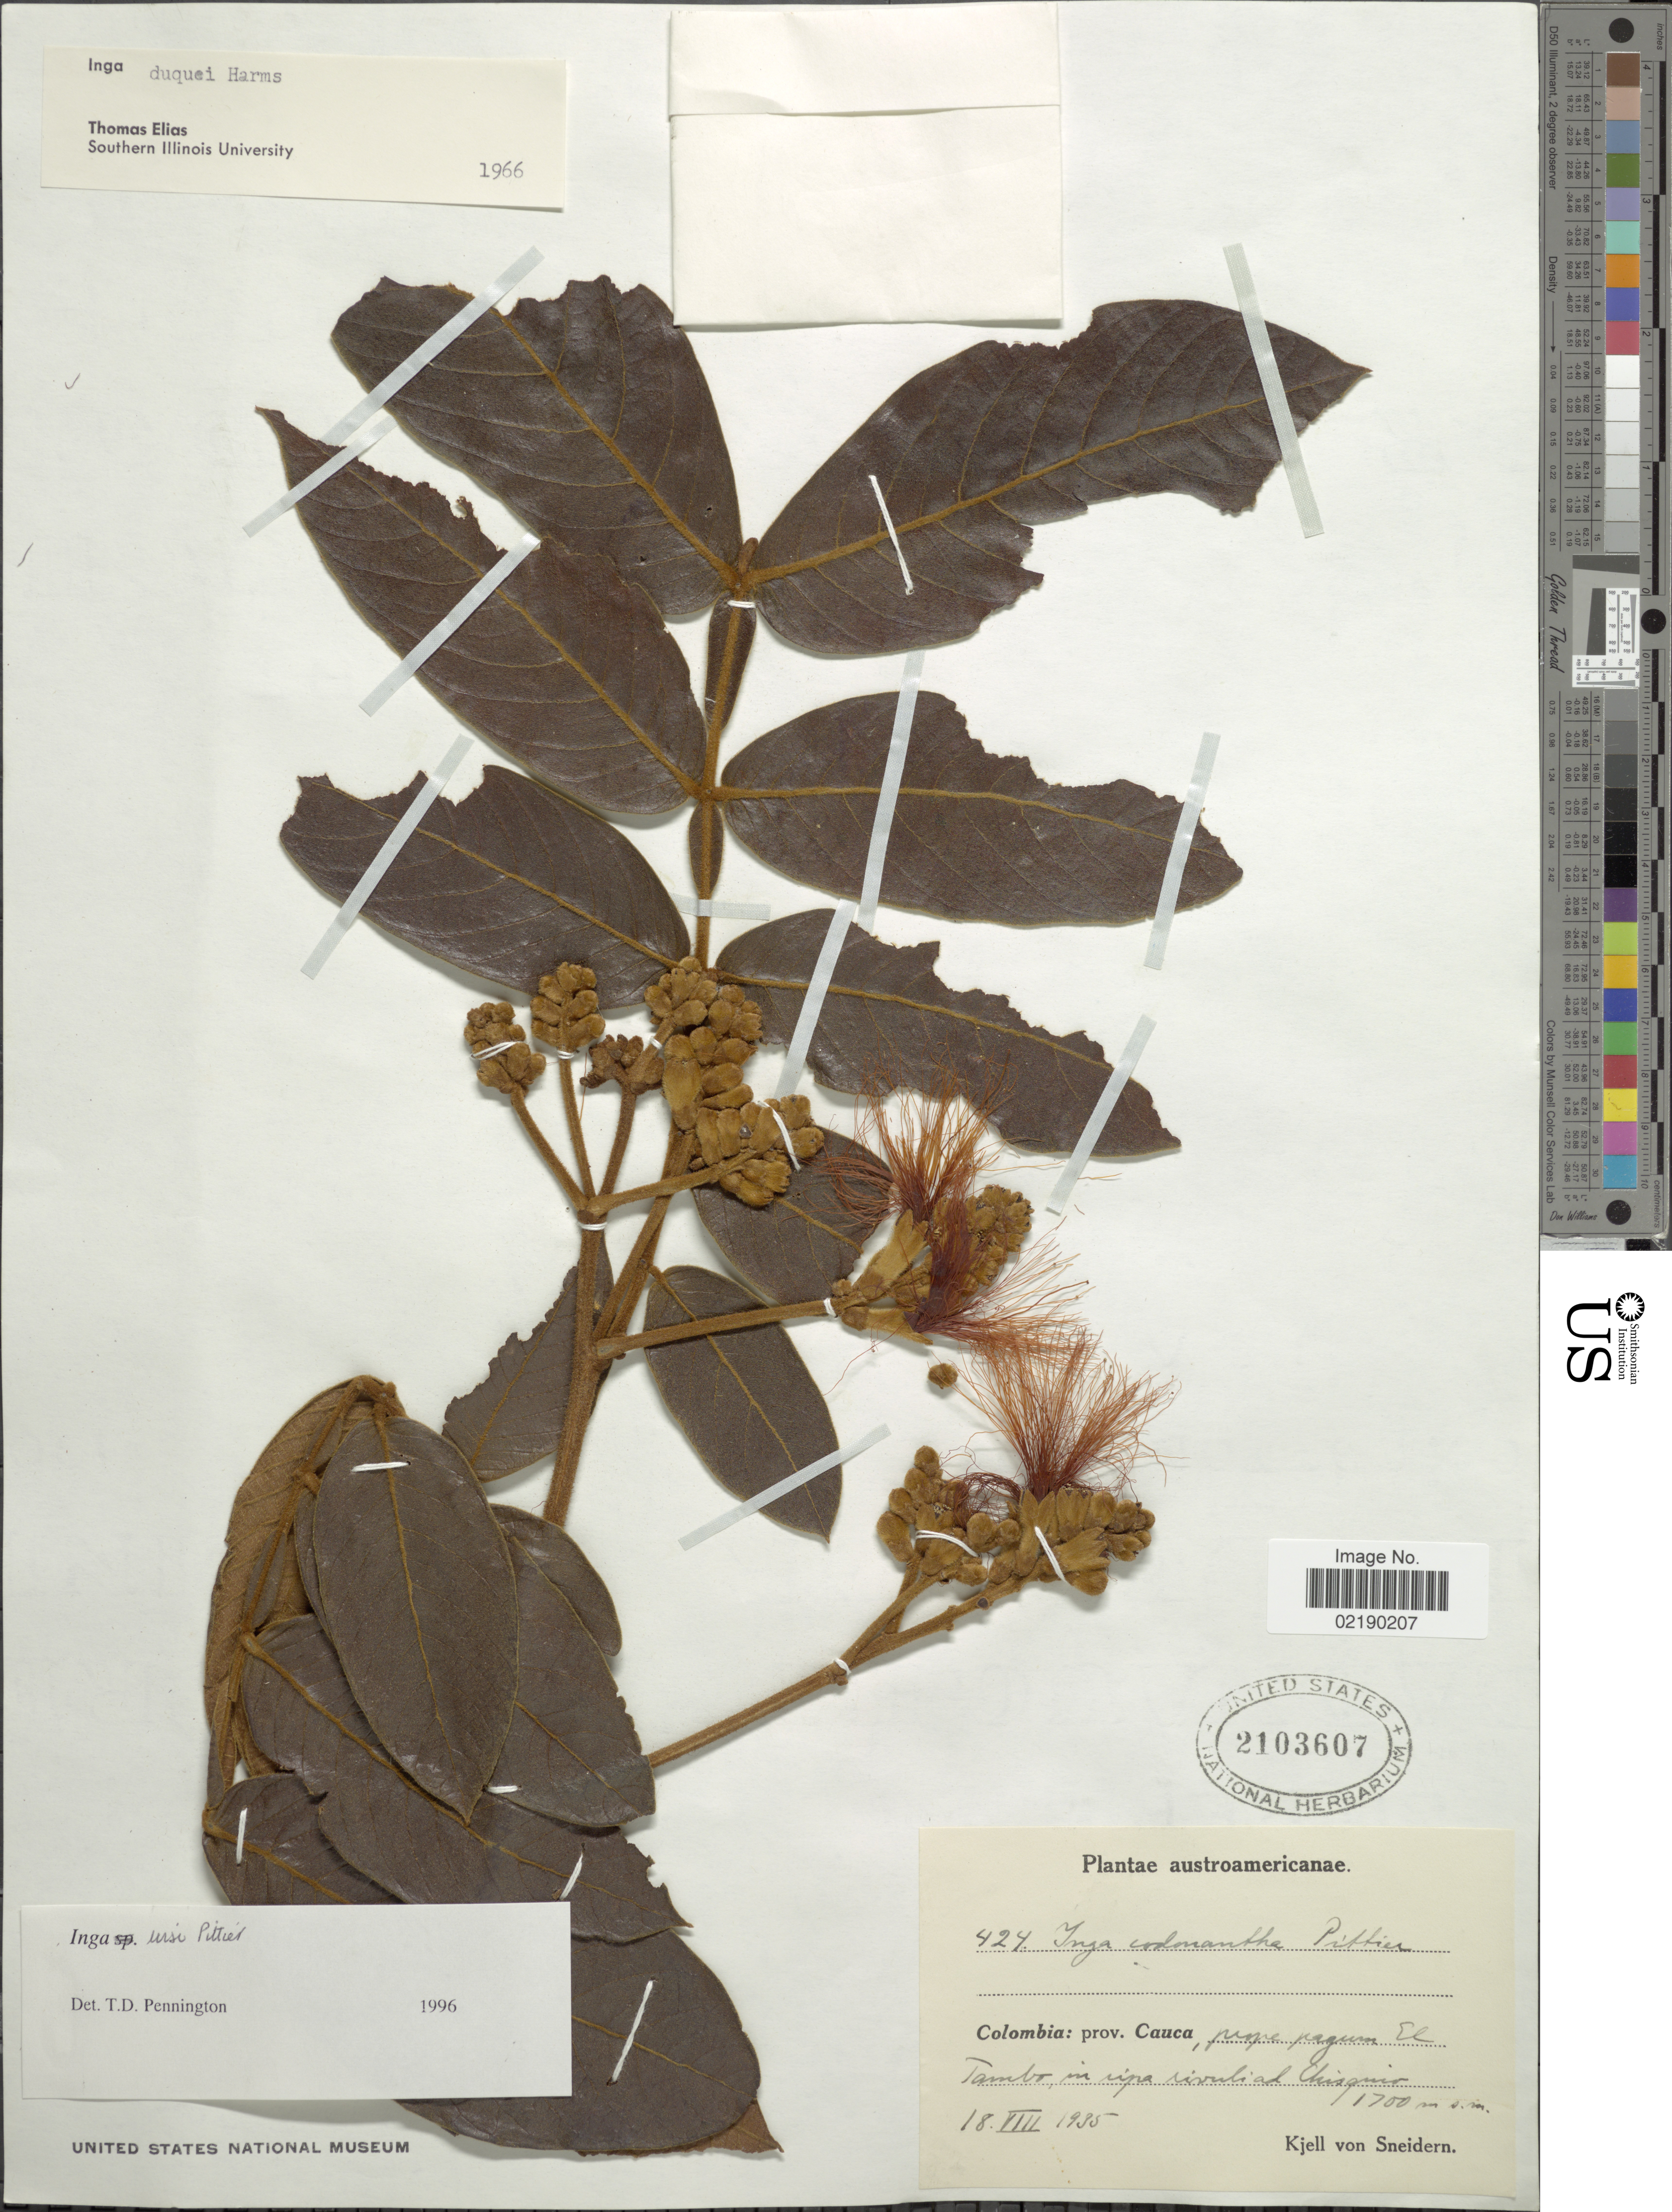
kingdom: Plantae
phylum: Tracheophyta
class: Magnoliopsida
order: Fabales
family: Fabaceae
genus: Inga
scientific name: Inga ursi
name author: Pittier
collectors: K. von Sneidern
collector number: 424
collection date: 1935-08-18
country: Colombia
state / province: Cauca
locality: Prope pagum El Tambo, in ripa rivuli ad Chiquito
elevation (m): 1700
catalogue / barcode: US 2103607